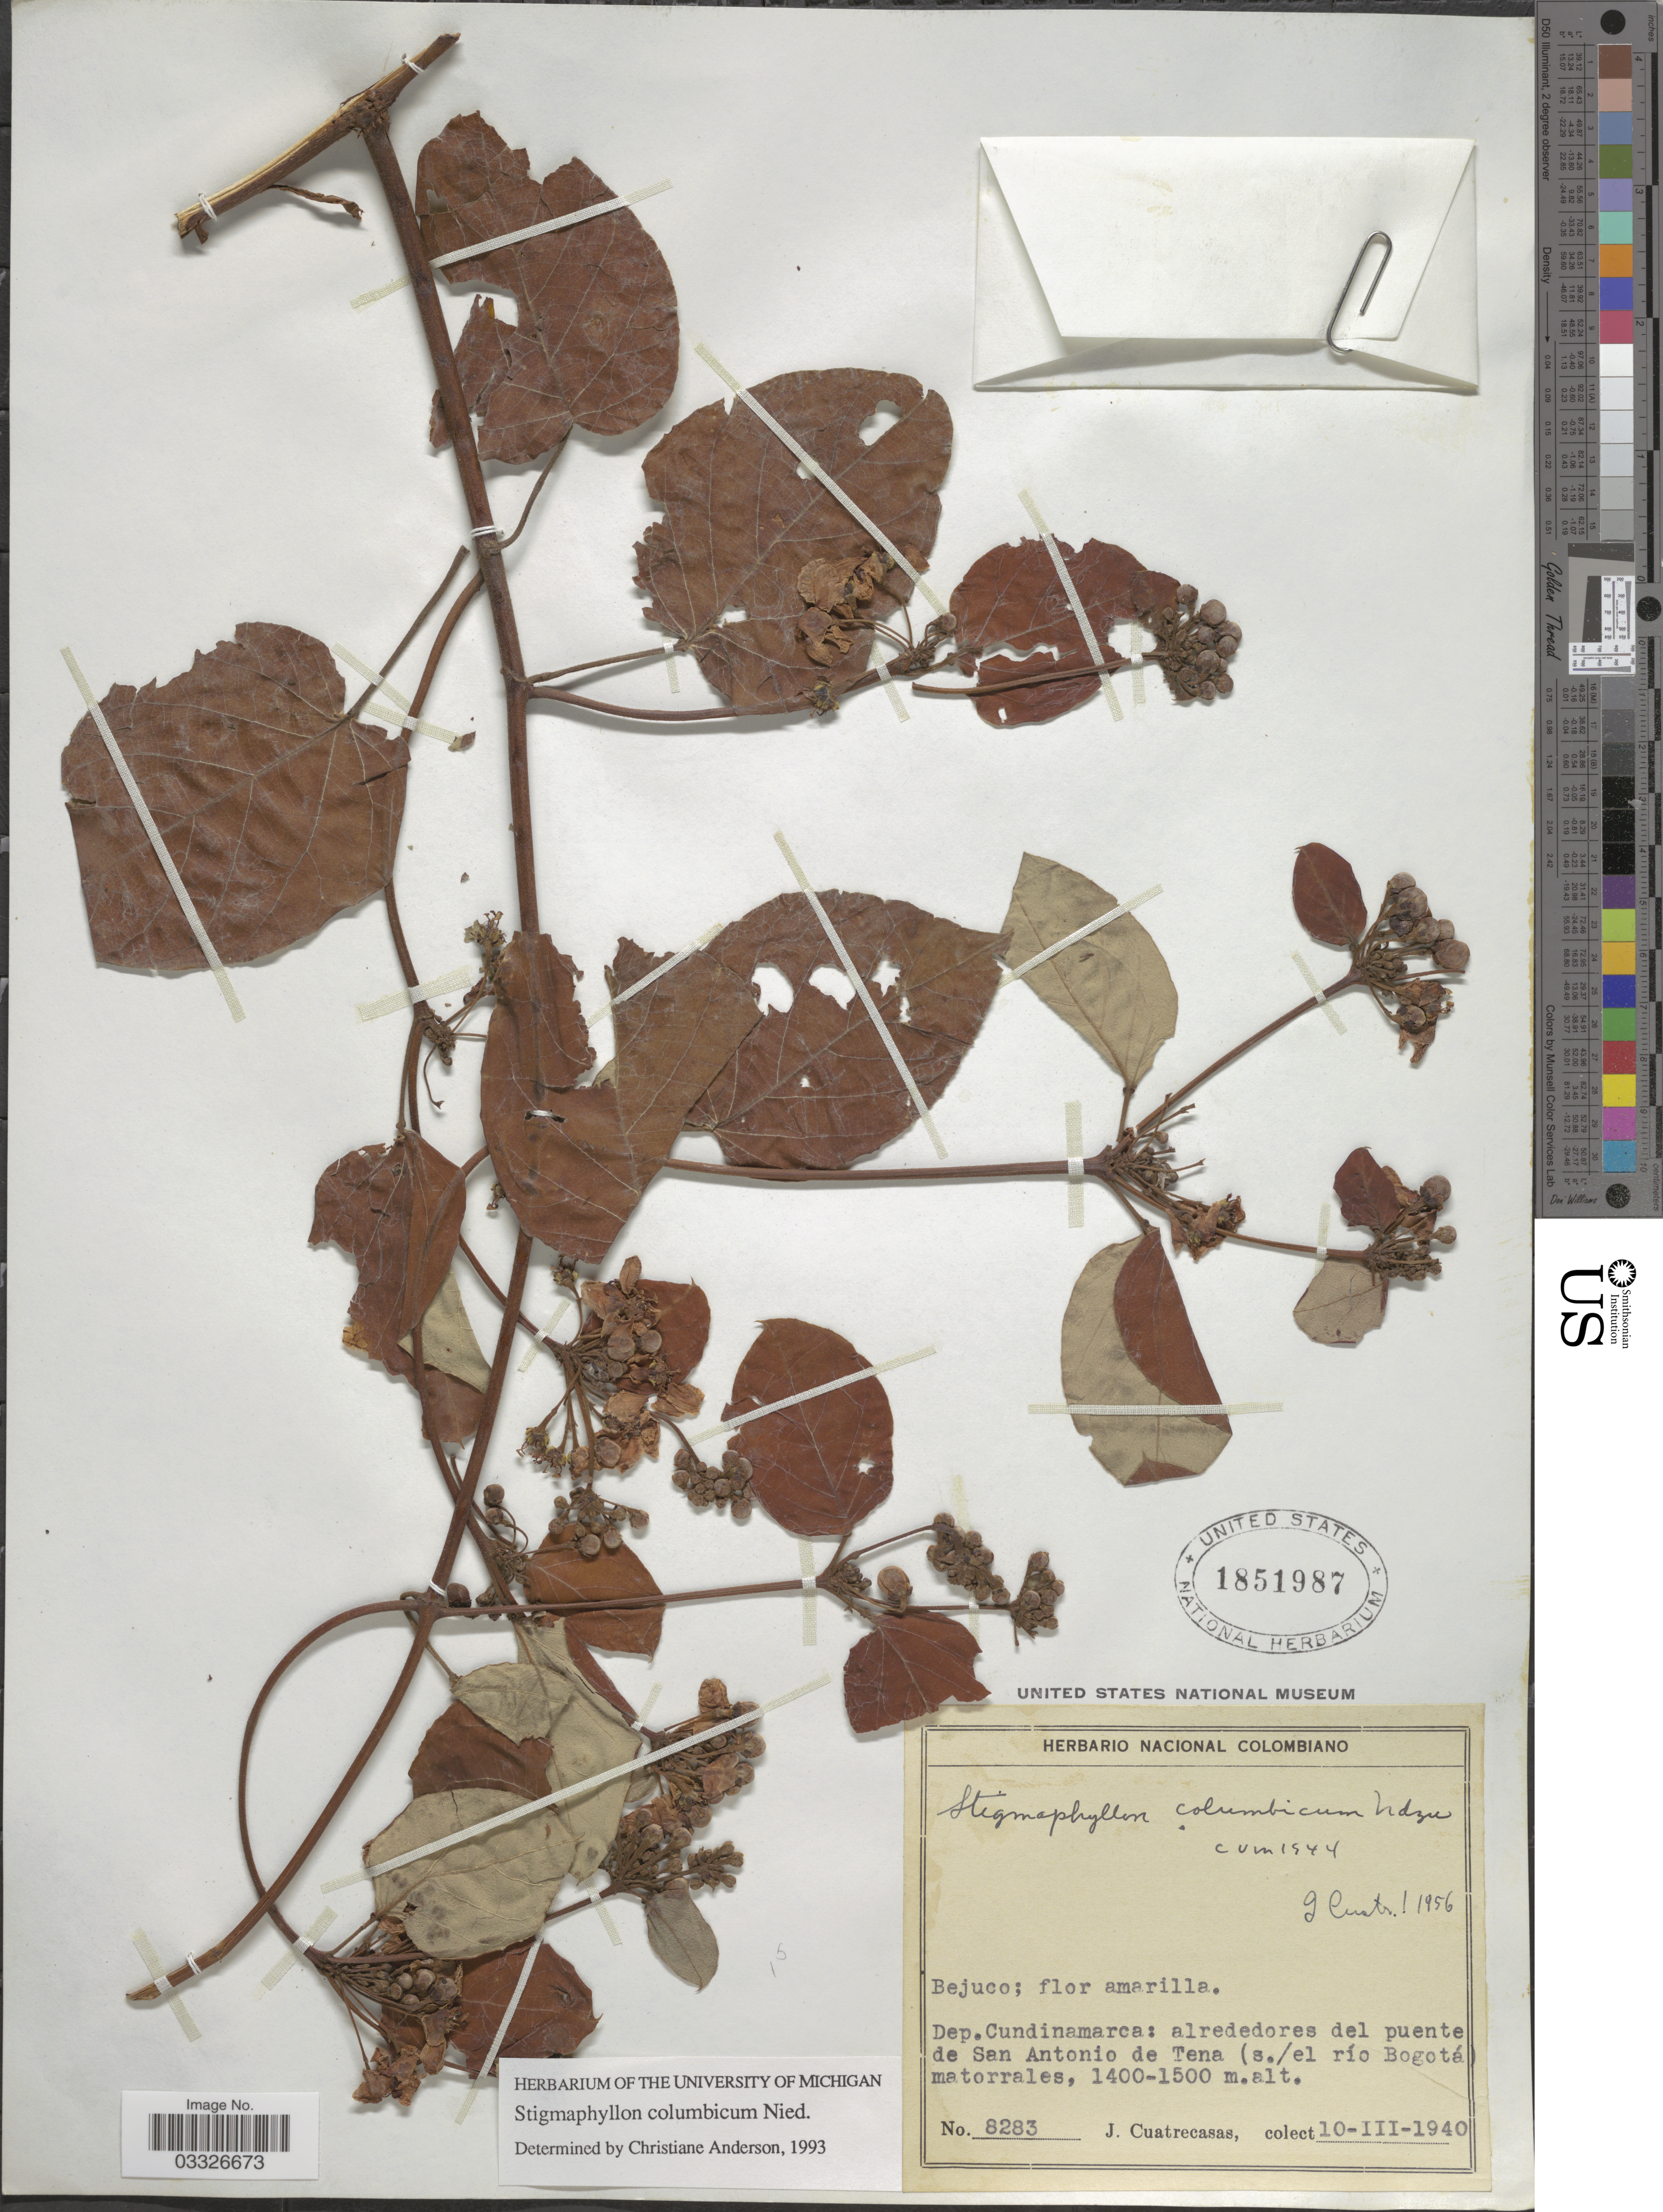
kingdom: Plantae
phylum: Tracheophyta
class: Magnoliopsida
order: Malpighiales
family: Malpighiaceae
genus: Stigmaphyllon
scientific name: Stigmaphyllon columbicum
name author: Nied.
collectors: J. Cuatrecasas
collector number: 8283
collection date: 1940-03-10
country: Colombia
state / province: Cundinamarca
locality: Dep. Cundinamarca: alrededores del puente de San Antionio de Tena (s./ el río Bogotá) matorrales.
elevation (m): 1400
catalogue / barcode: US 1851987